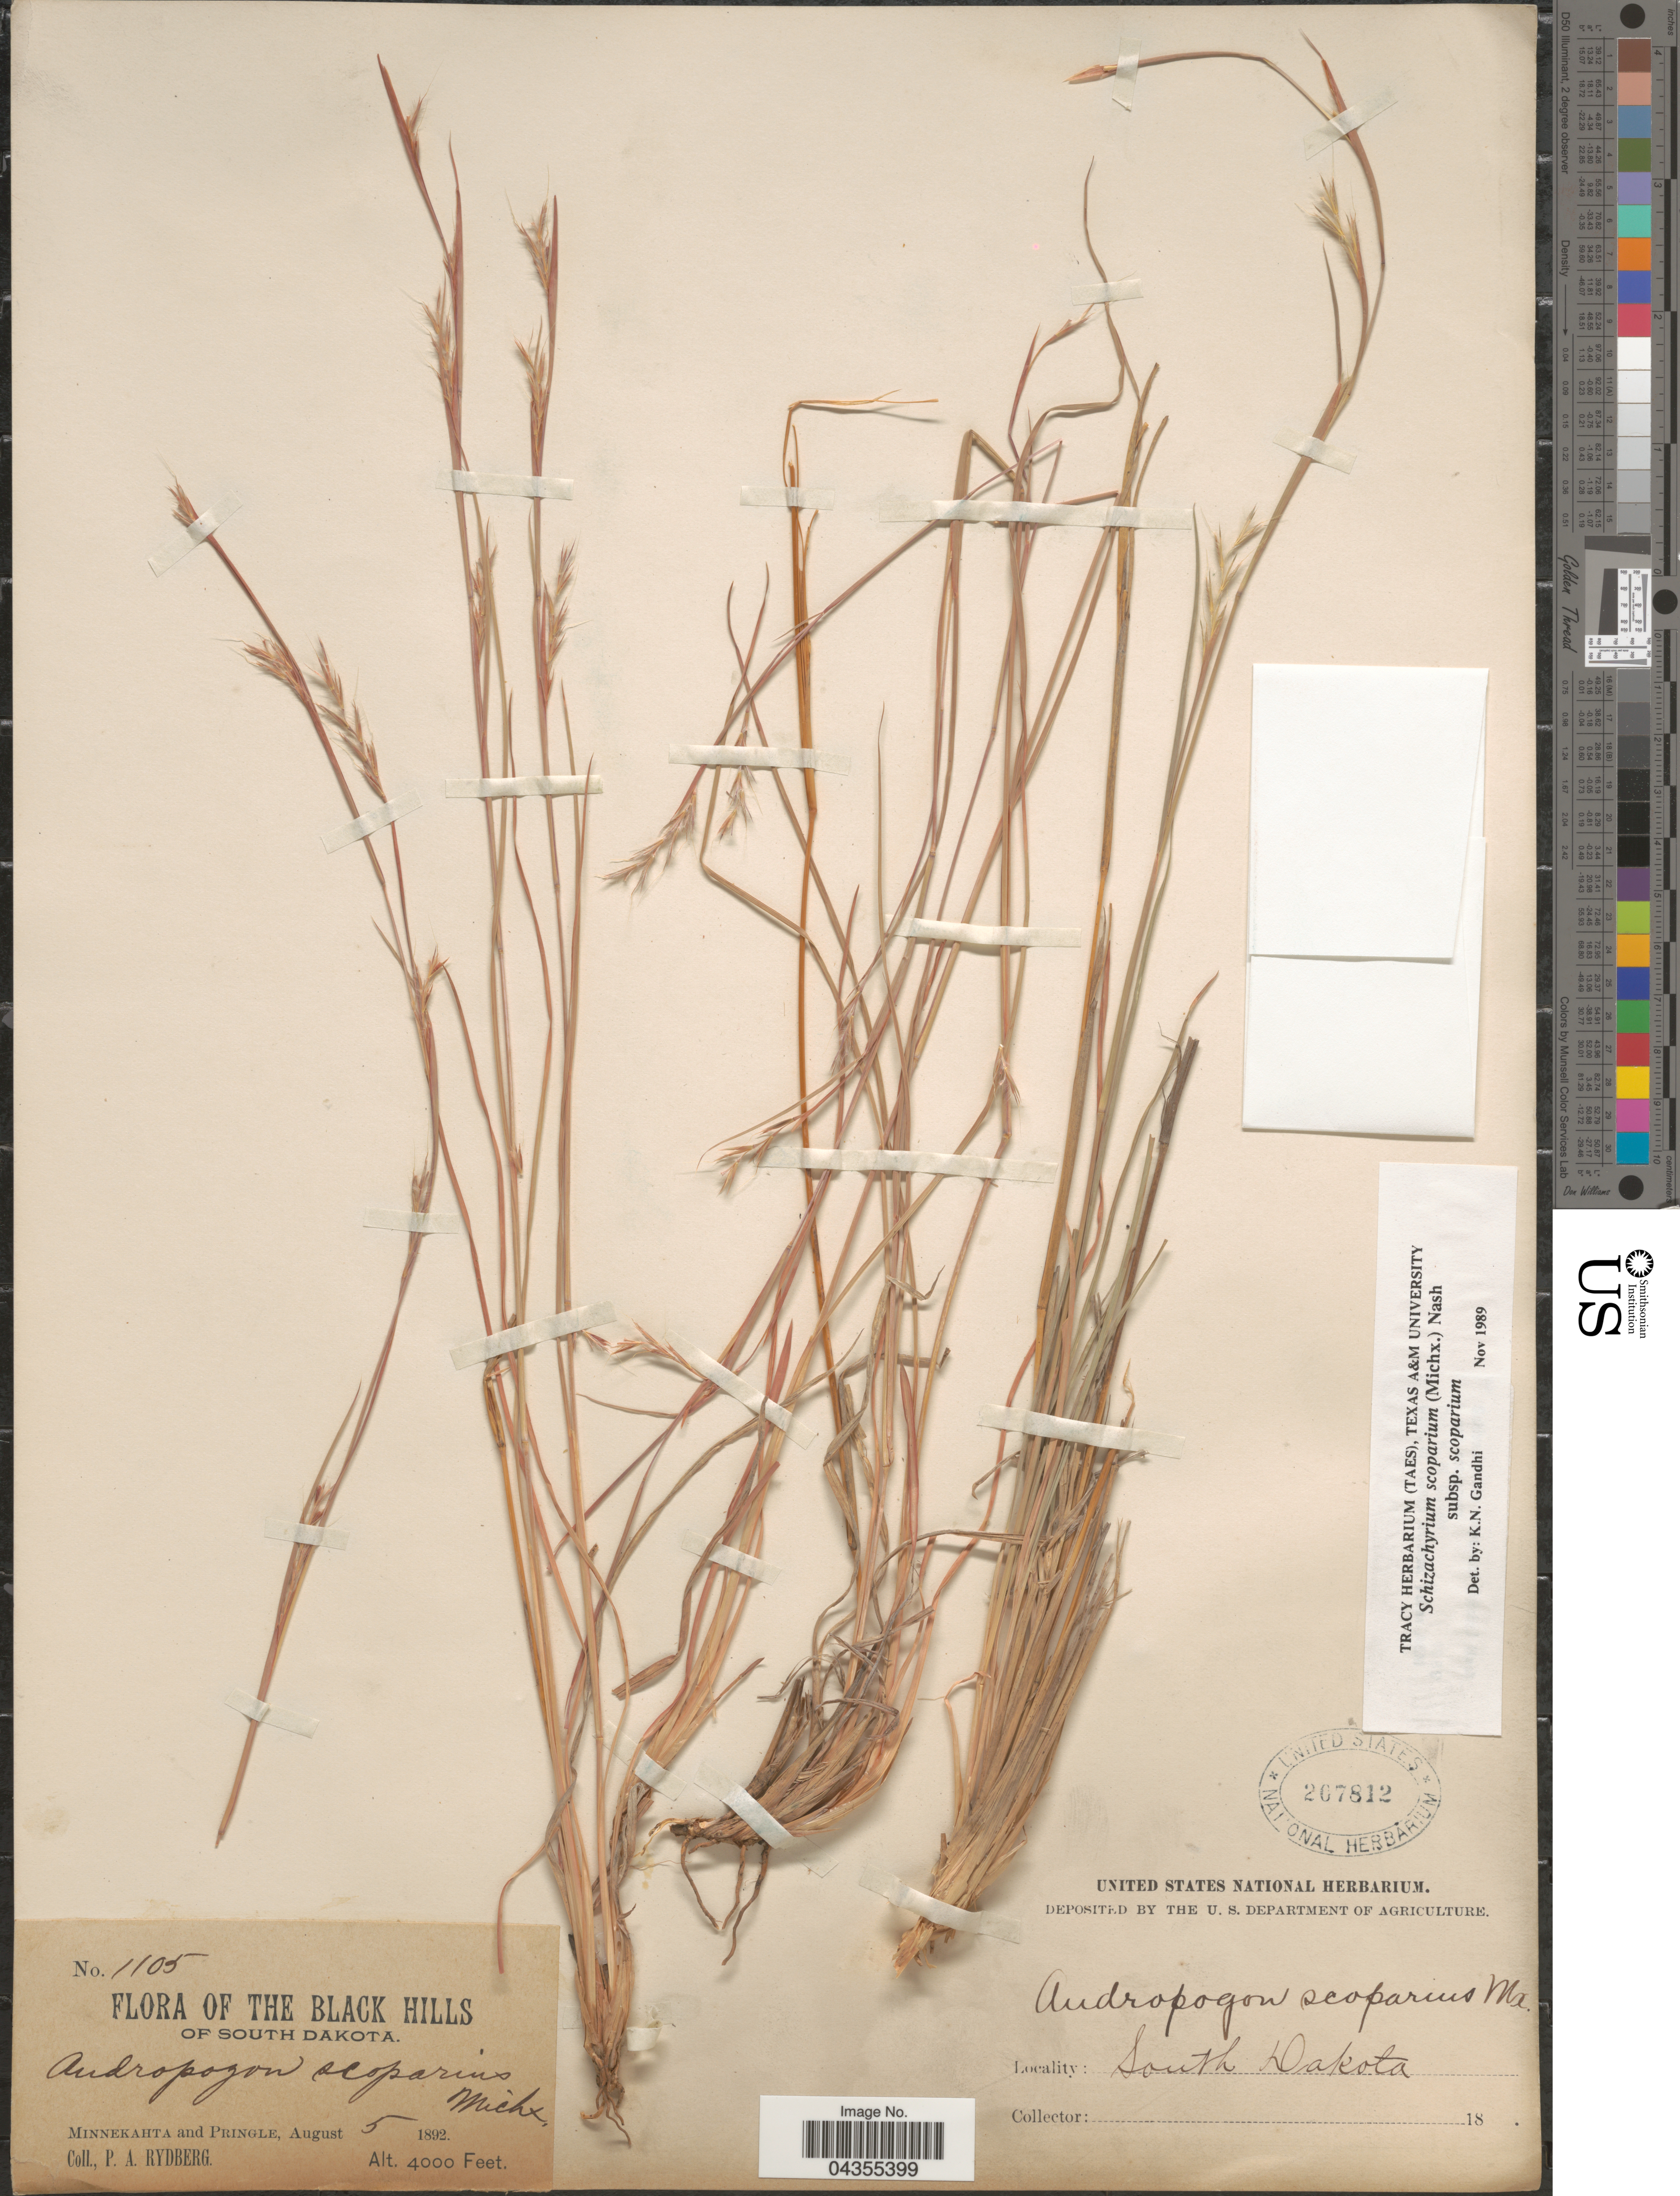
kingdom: Plantae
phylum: Tracheophyta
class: Liliopsida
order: Poales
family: Poaceae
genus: Schizachyrium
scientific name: Schizachyrium scoparium var. scoparium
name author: (Michx.) Nash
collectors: P. A. Rydberg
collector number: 1105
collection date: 1892-08-05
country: United States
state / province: South Dakota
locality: The Black Hills of South Dakota. Minnekahta and Pringle.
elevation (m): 1219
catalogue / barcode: US 207812